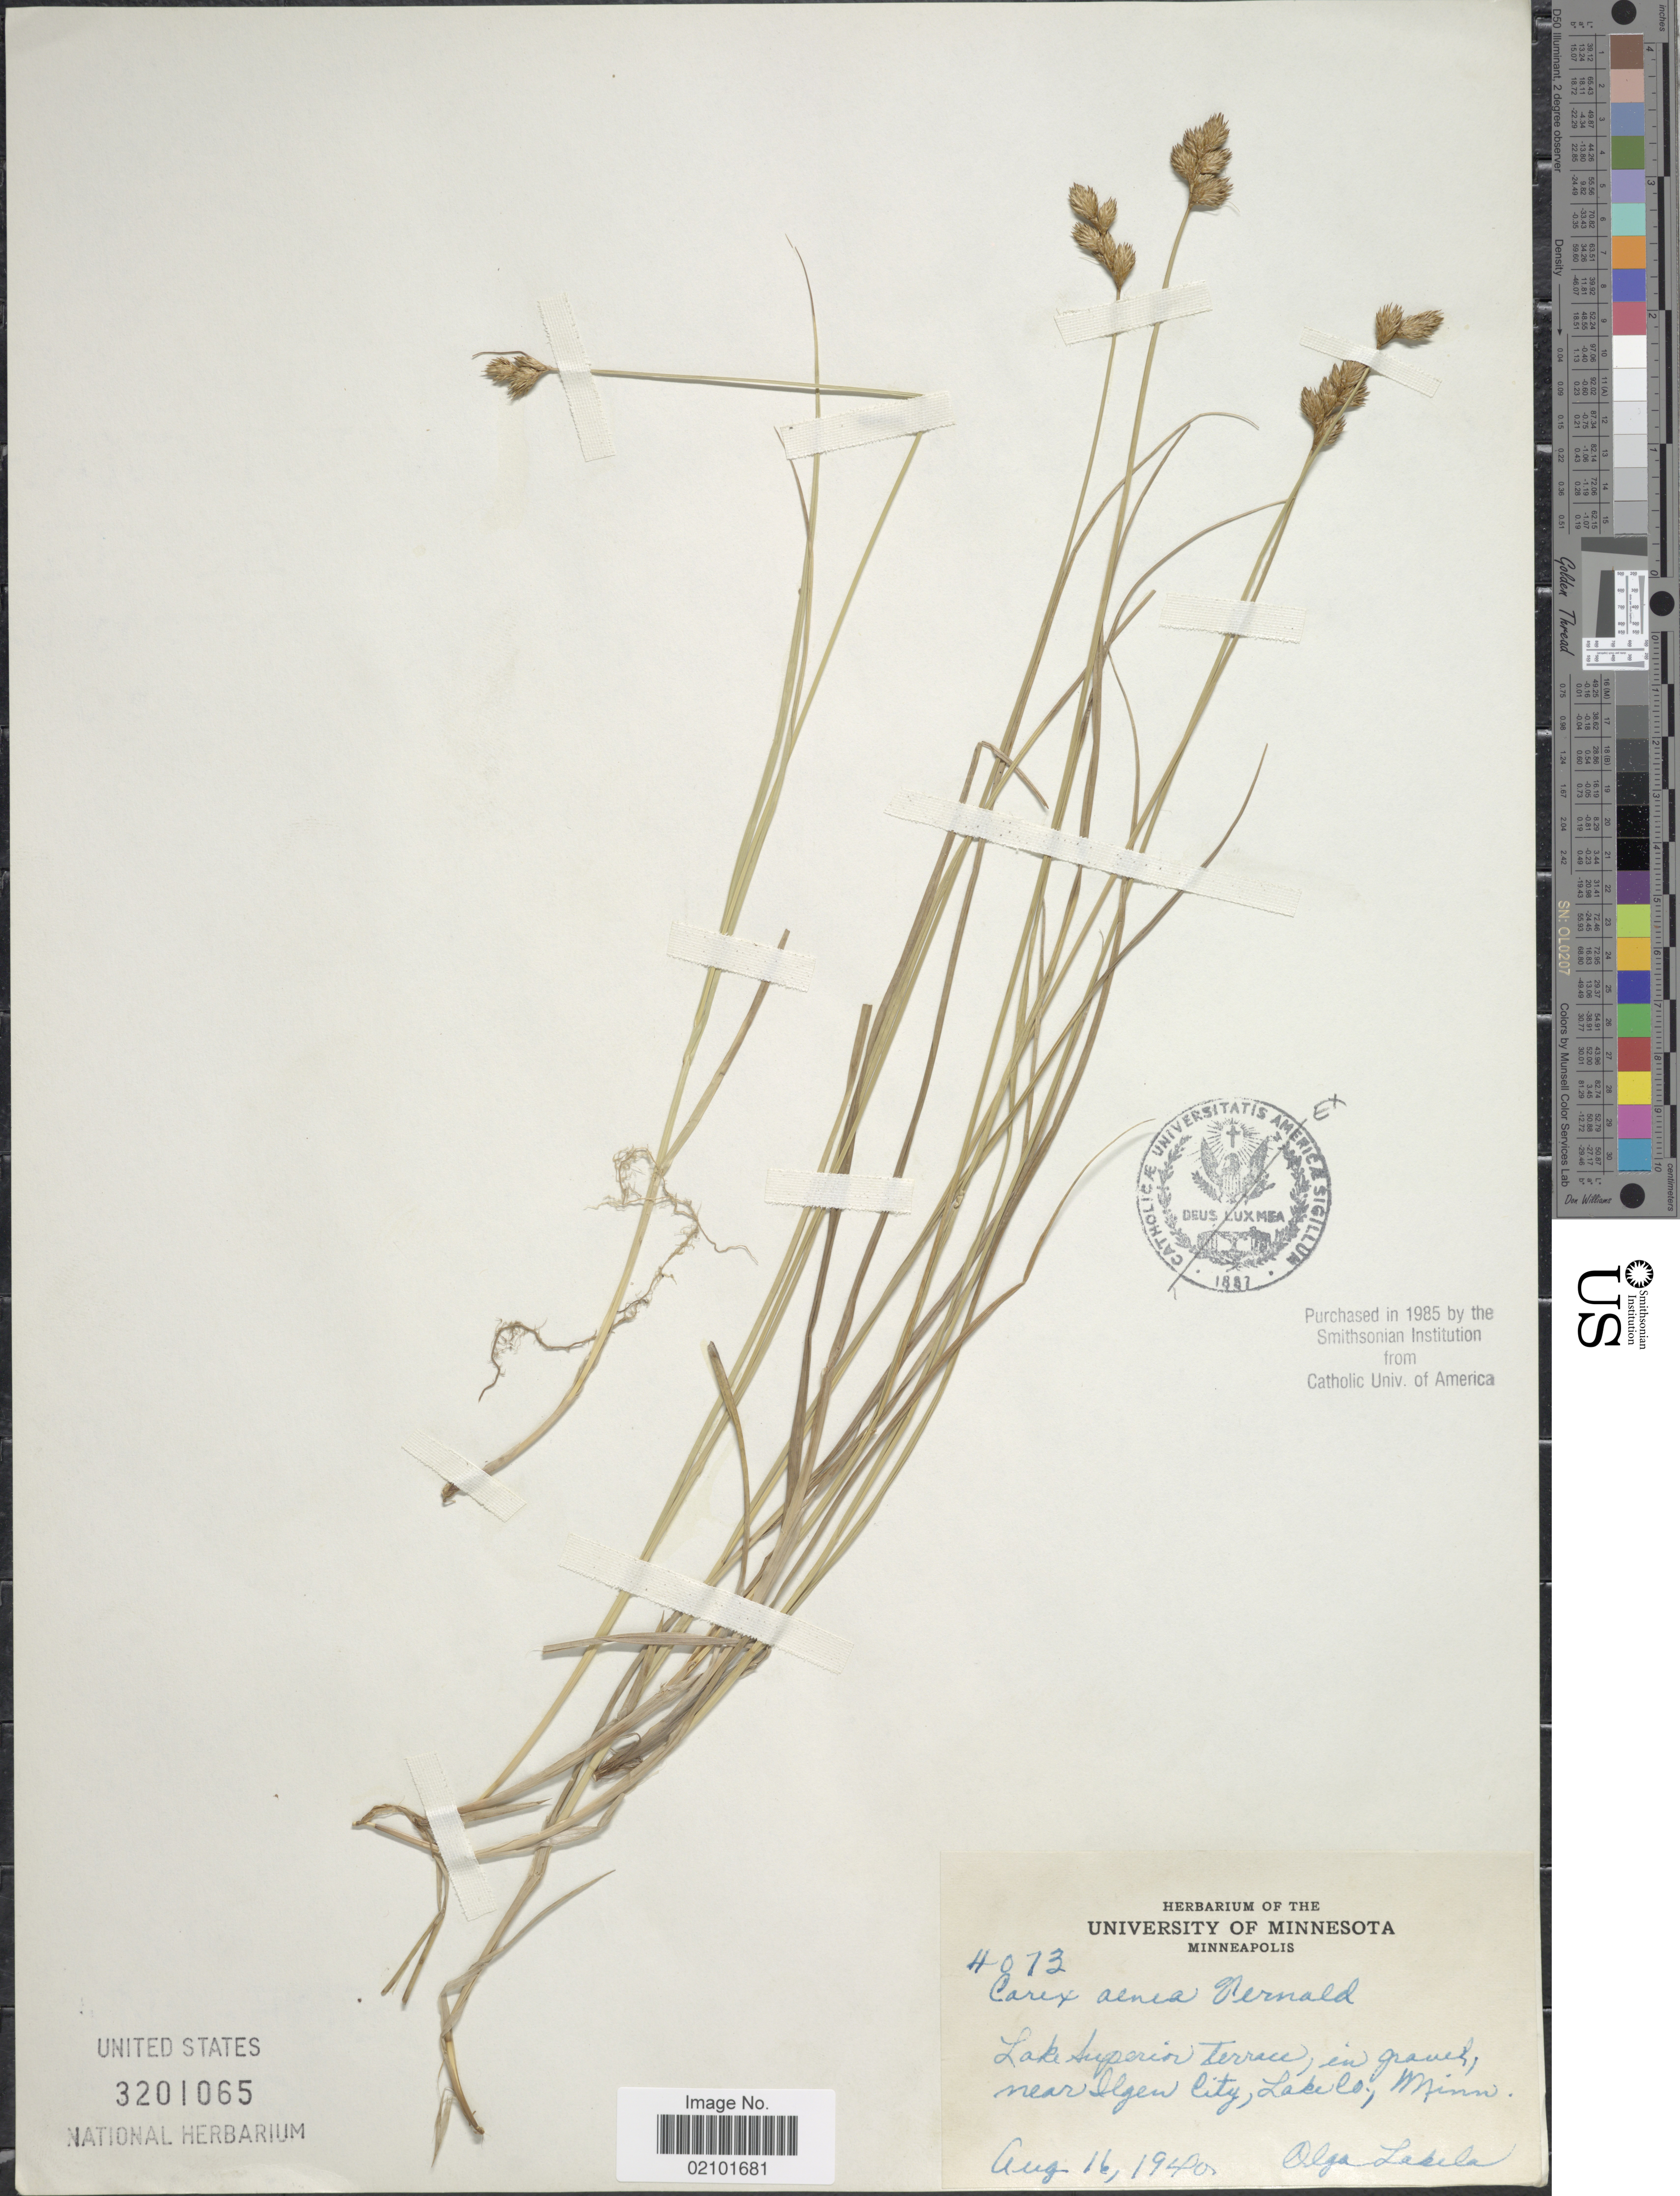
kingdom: Plantae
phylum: Tracheophyta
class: Liliopsida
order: Poales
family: Cyperaceae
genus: Carex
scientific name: Carex foenea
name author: Willd.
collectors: O. K. Lakela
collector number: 4073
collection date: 1940-08-16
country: United States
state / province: Minnesota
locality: Lake Superior terrace, near Ilgen City, Lake Co.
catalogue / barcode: US 3201065